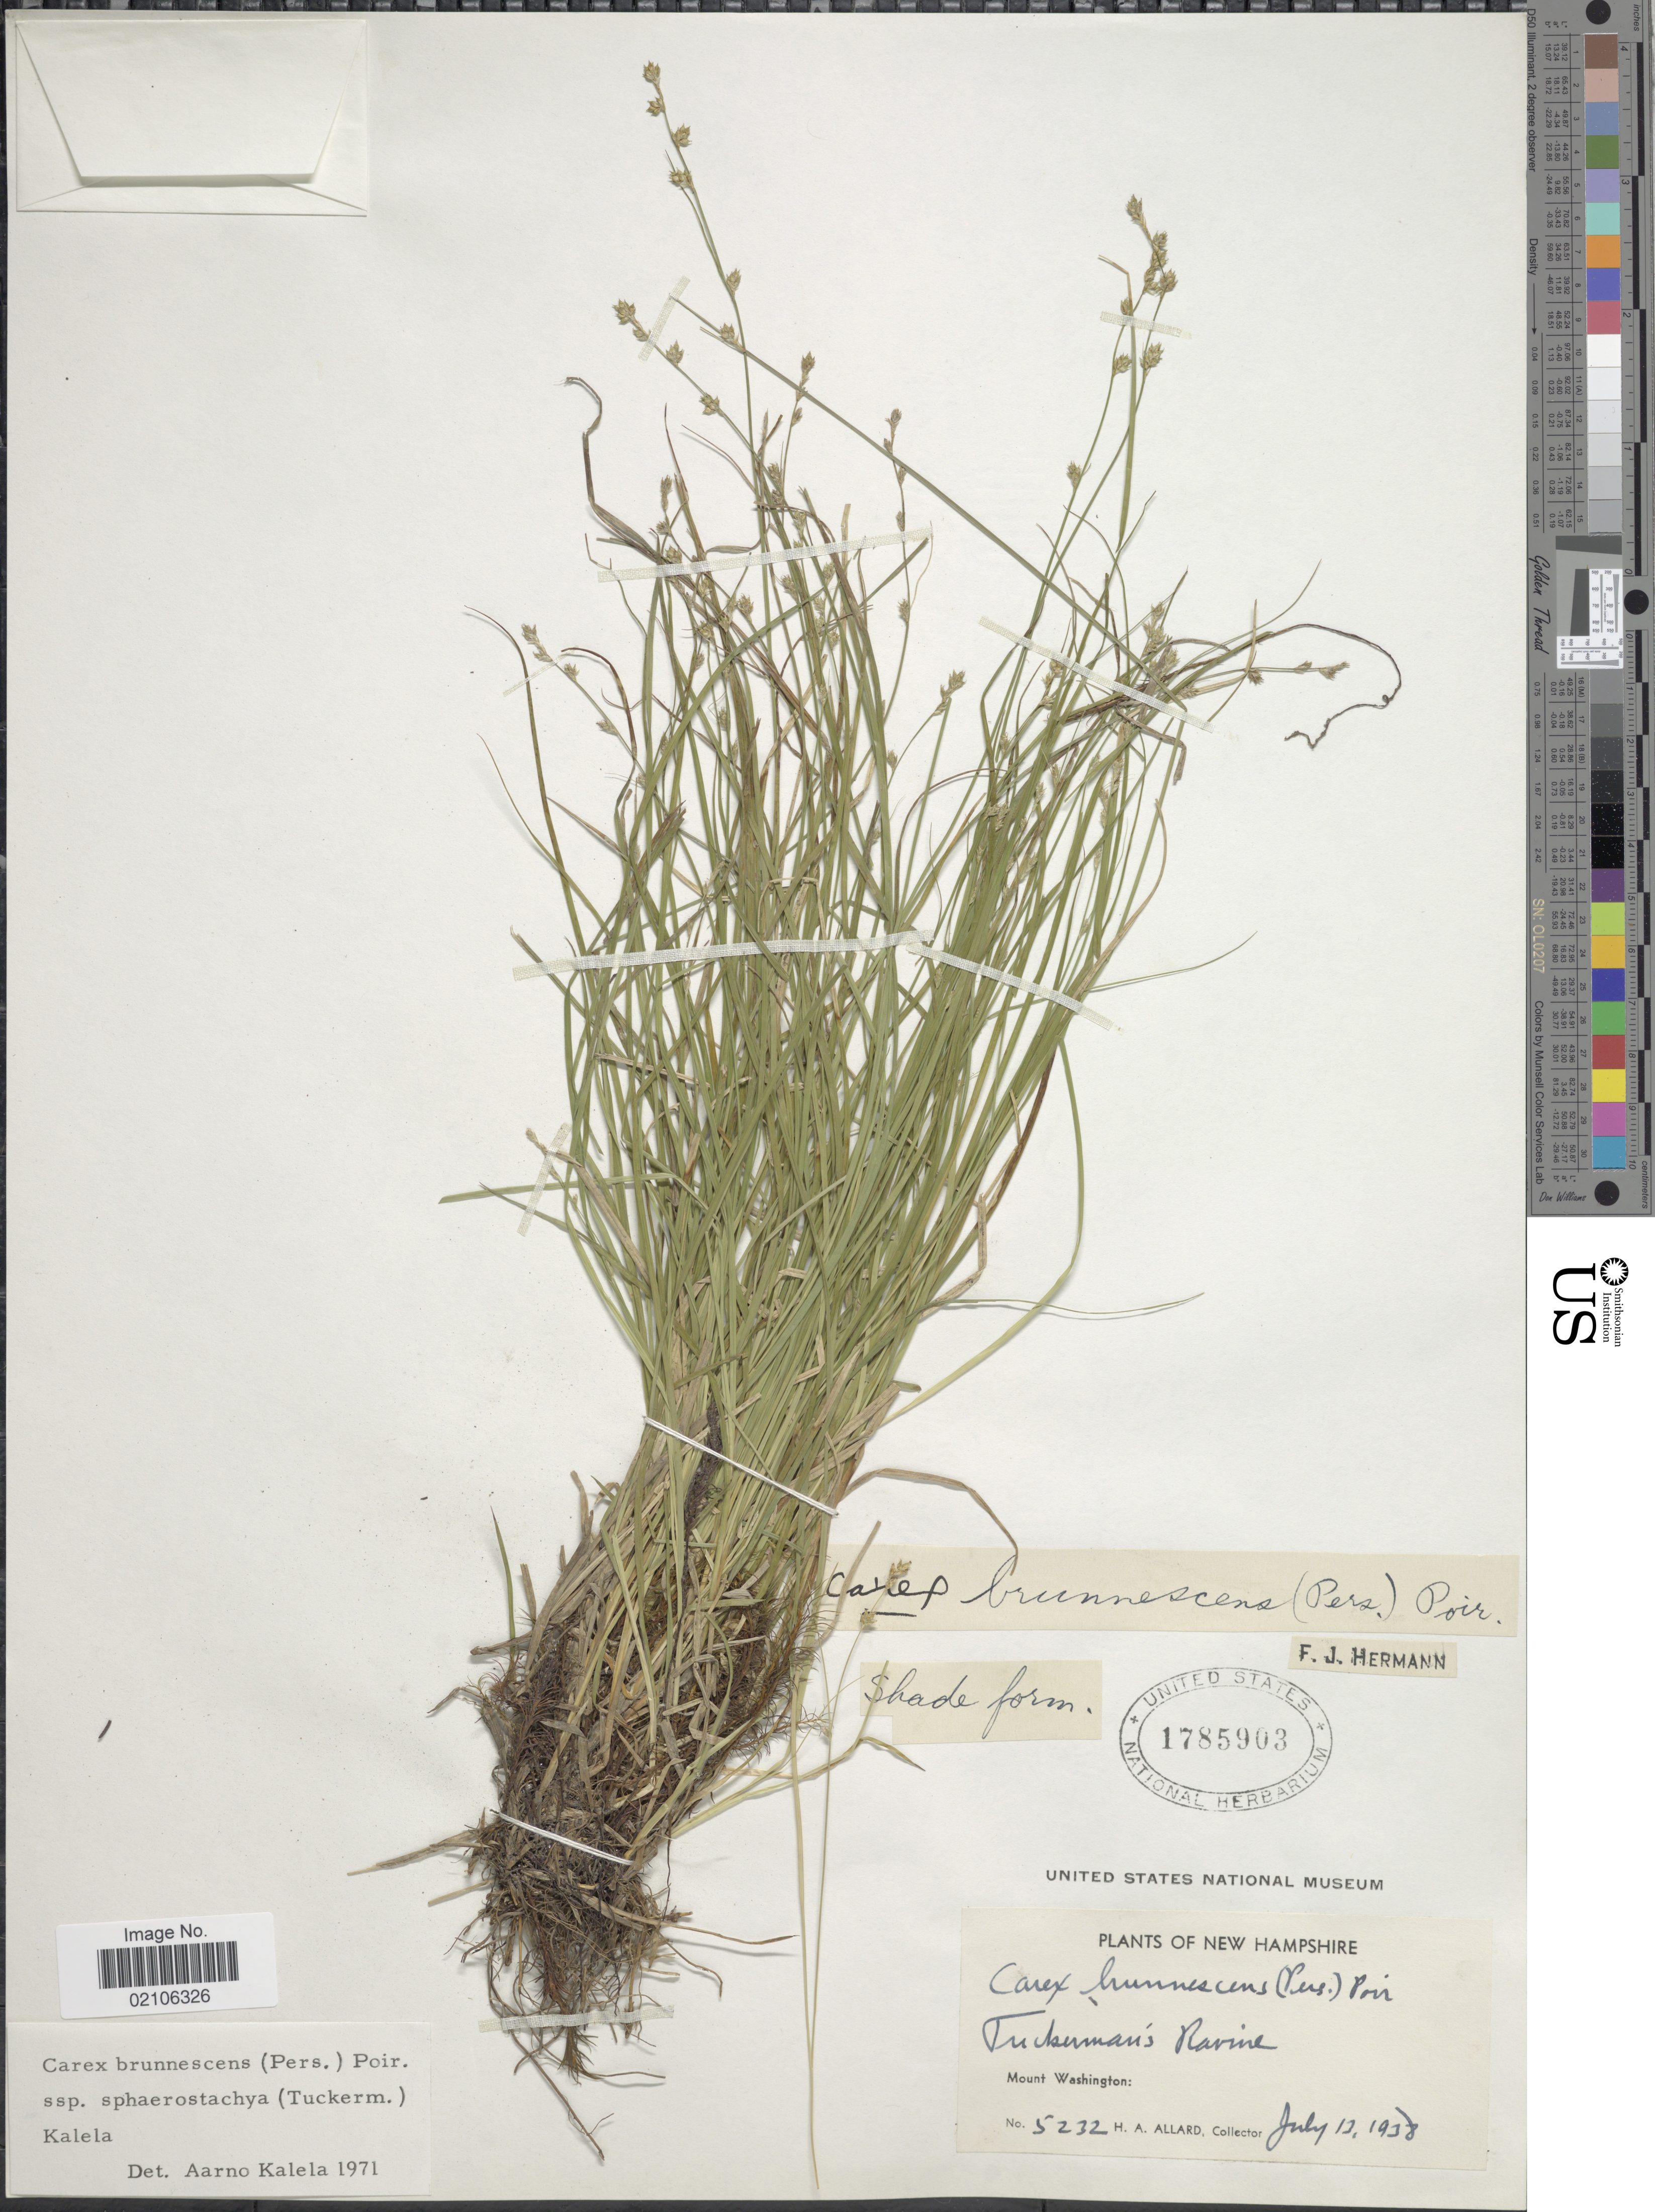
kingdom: Plantae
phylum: Tracheophyta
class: Liliopsida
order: Poales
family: Cyperaceae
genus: Carex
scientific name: Carex brunnescens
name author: (Pers.) Poir.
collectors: H. A. Allard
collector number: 5232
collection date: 1938-07-13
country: United States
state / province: New Hampshire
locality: Tuckerman's Ravine, Mount Washington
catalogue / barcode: US 1785903